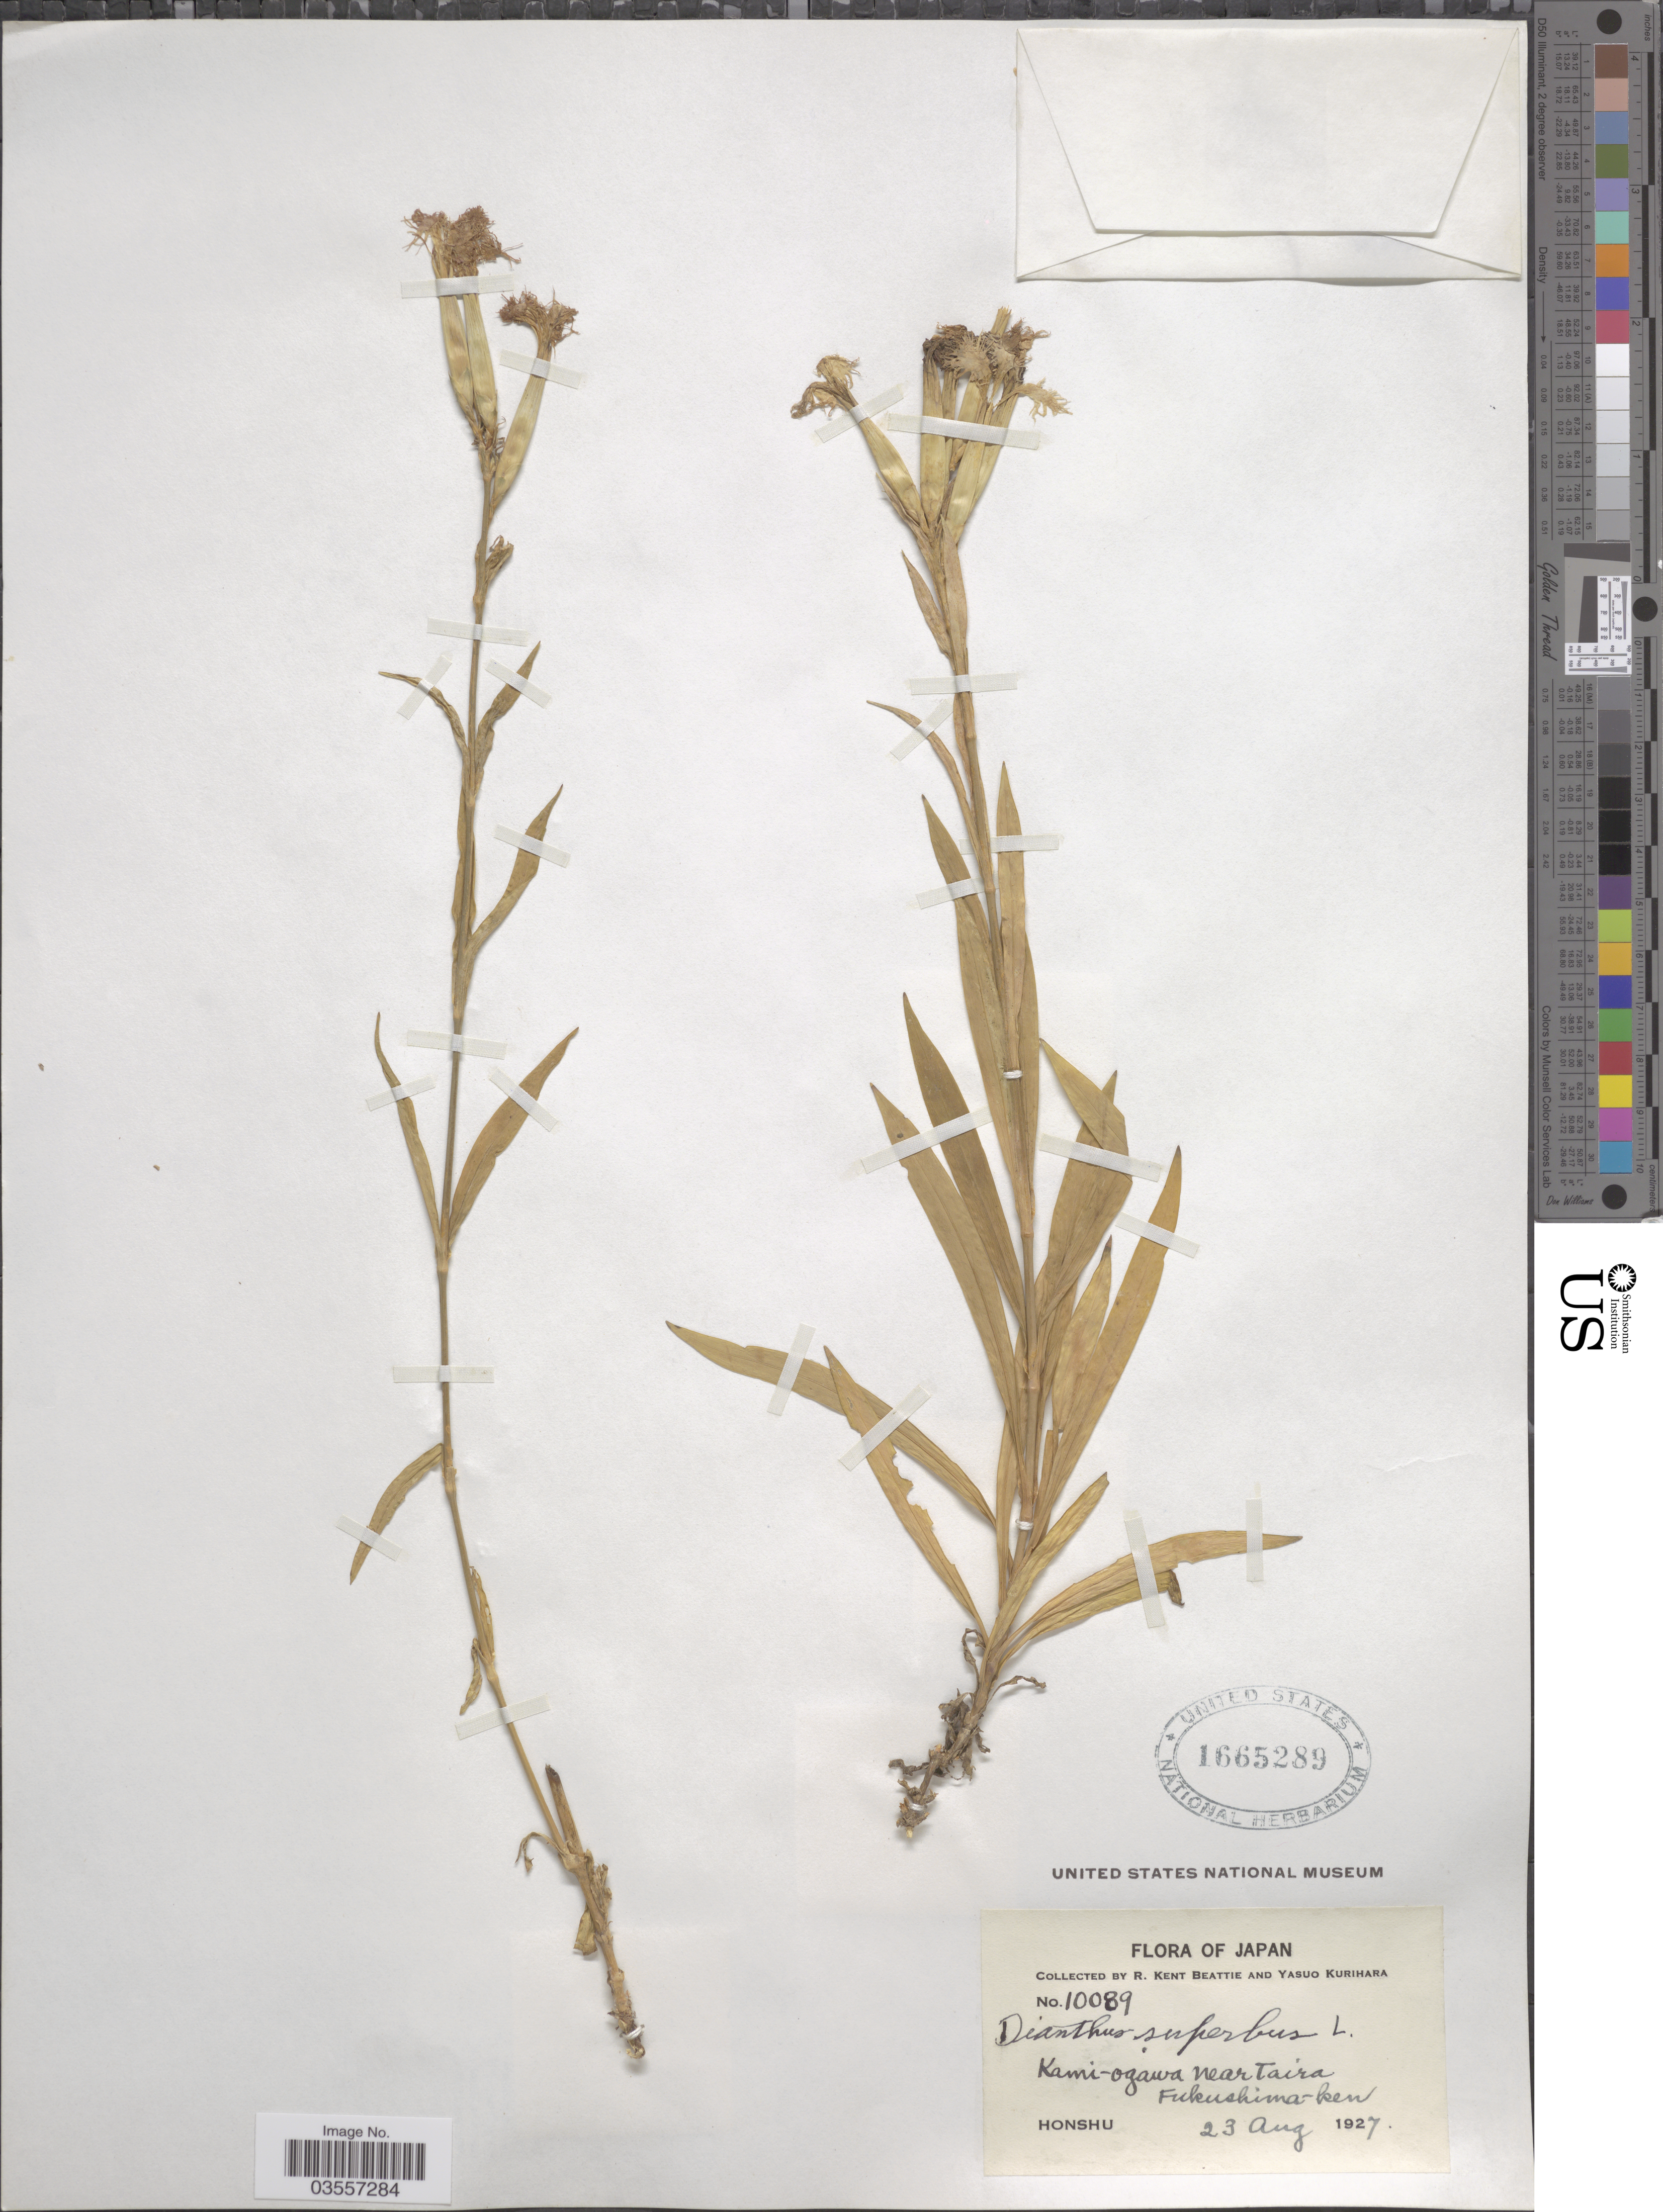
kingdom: Plantae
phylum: Tracheophyta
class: Magnoliopsida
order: Caryophyllales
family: Caryophyllaceae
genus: Dianthus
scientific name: Dianthus superbus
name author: L.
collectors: R. K. Beattie & Y. Kurihara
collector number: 10089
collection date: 1927-08-23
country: Japan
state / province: Hukusima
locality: Kami-ogawa near Taira. Fukushima-ken.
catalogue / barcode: US 1665289